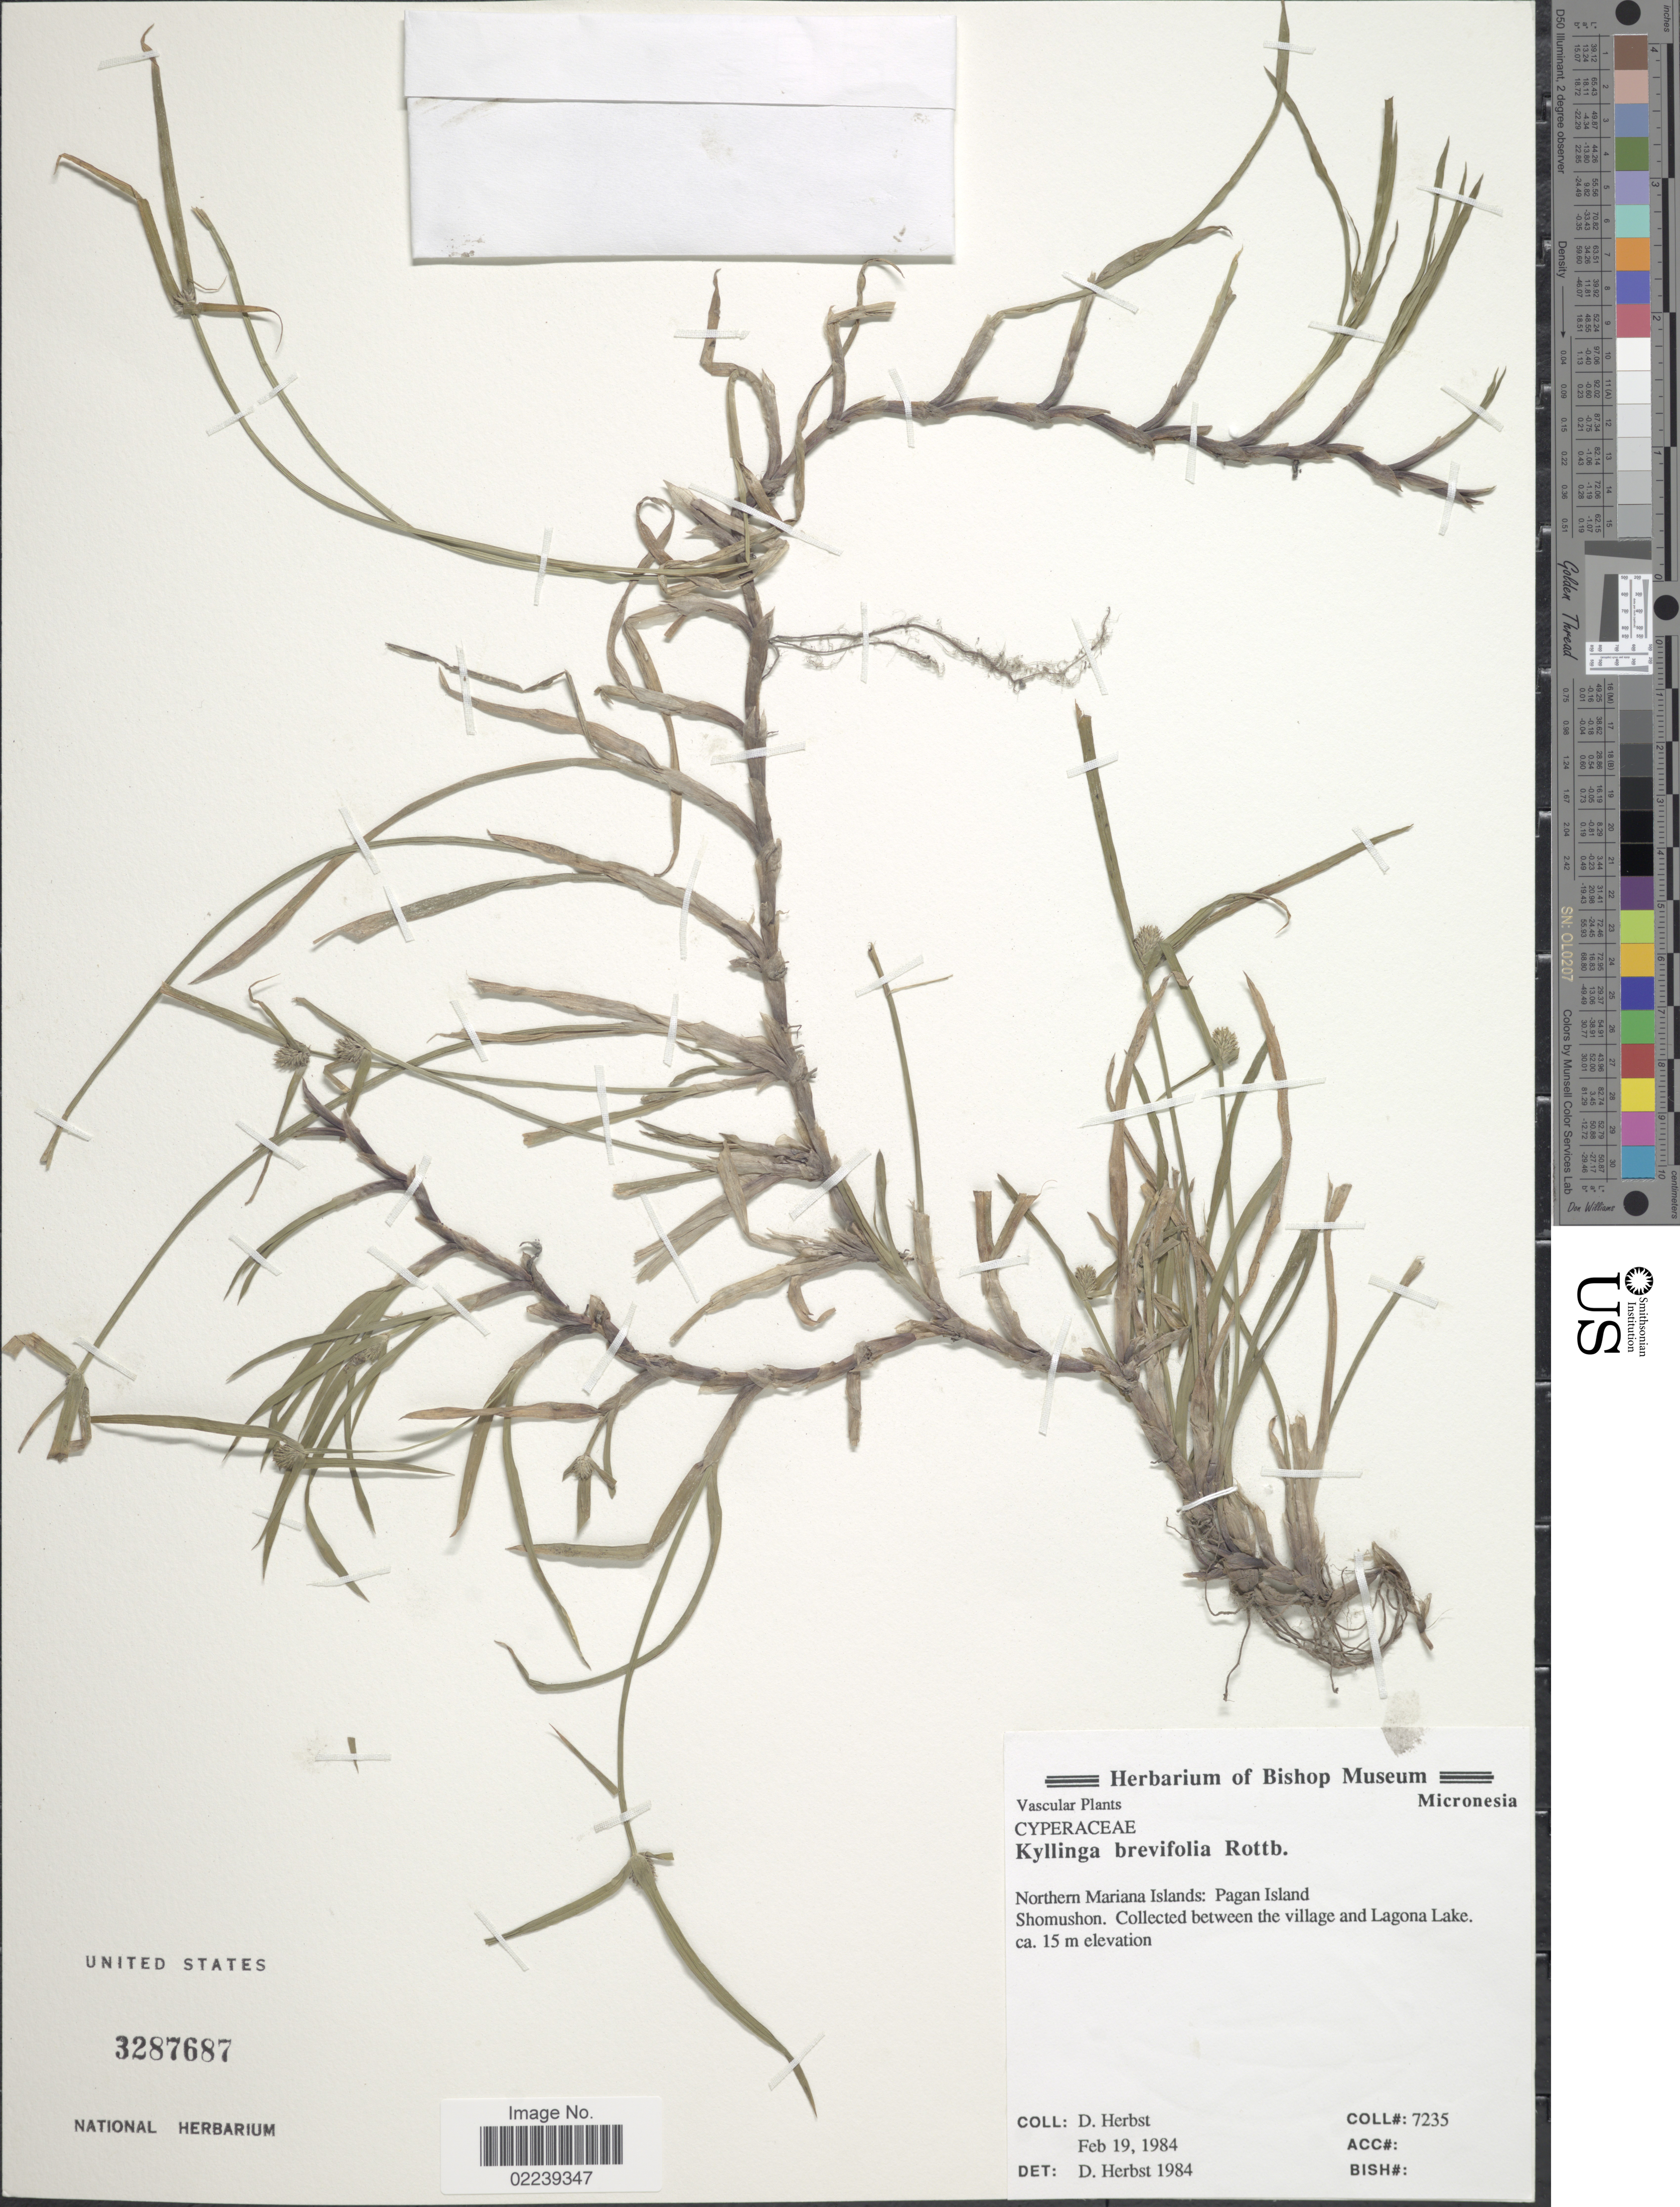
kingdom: Plantae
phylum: Tracheophyta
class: Liliopsida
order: Poales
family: Cyperaceae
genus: Cyperus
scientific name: Cyperus brevifolius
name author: (Rottb.) Hassk.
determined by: Strong, M. T., (US), Smithsonian Institution - National Museum of Natural History (UNITED STATES)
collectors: D. R. Herbst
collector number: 7235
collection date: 1984-02-19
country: Northern Mariana Islands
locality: Pagan Island, Shomushon. Collected between the village and Lagona Lake. Micronesia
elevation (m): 15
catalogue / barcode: US 3287687